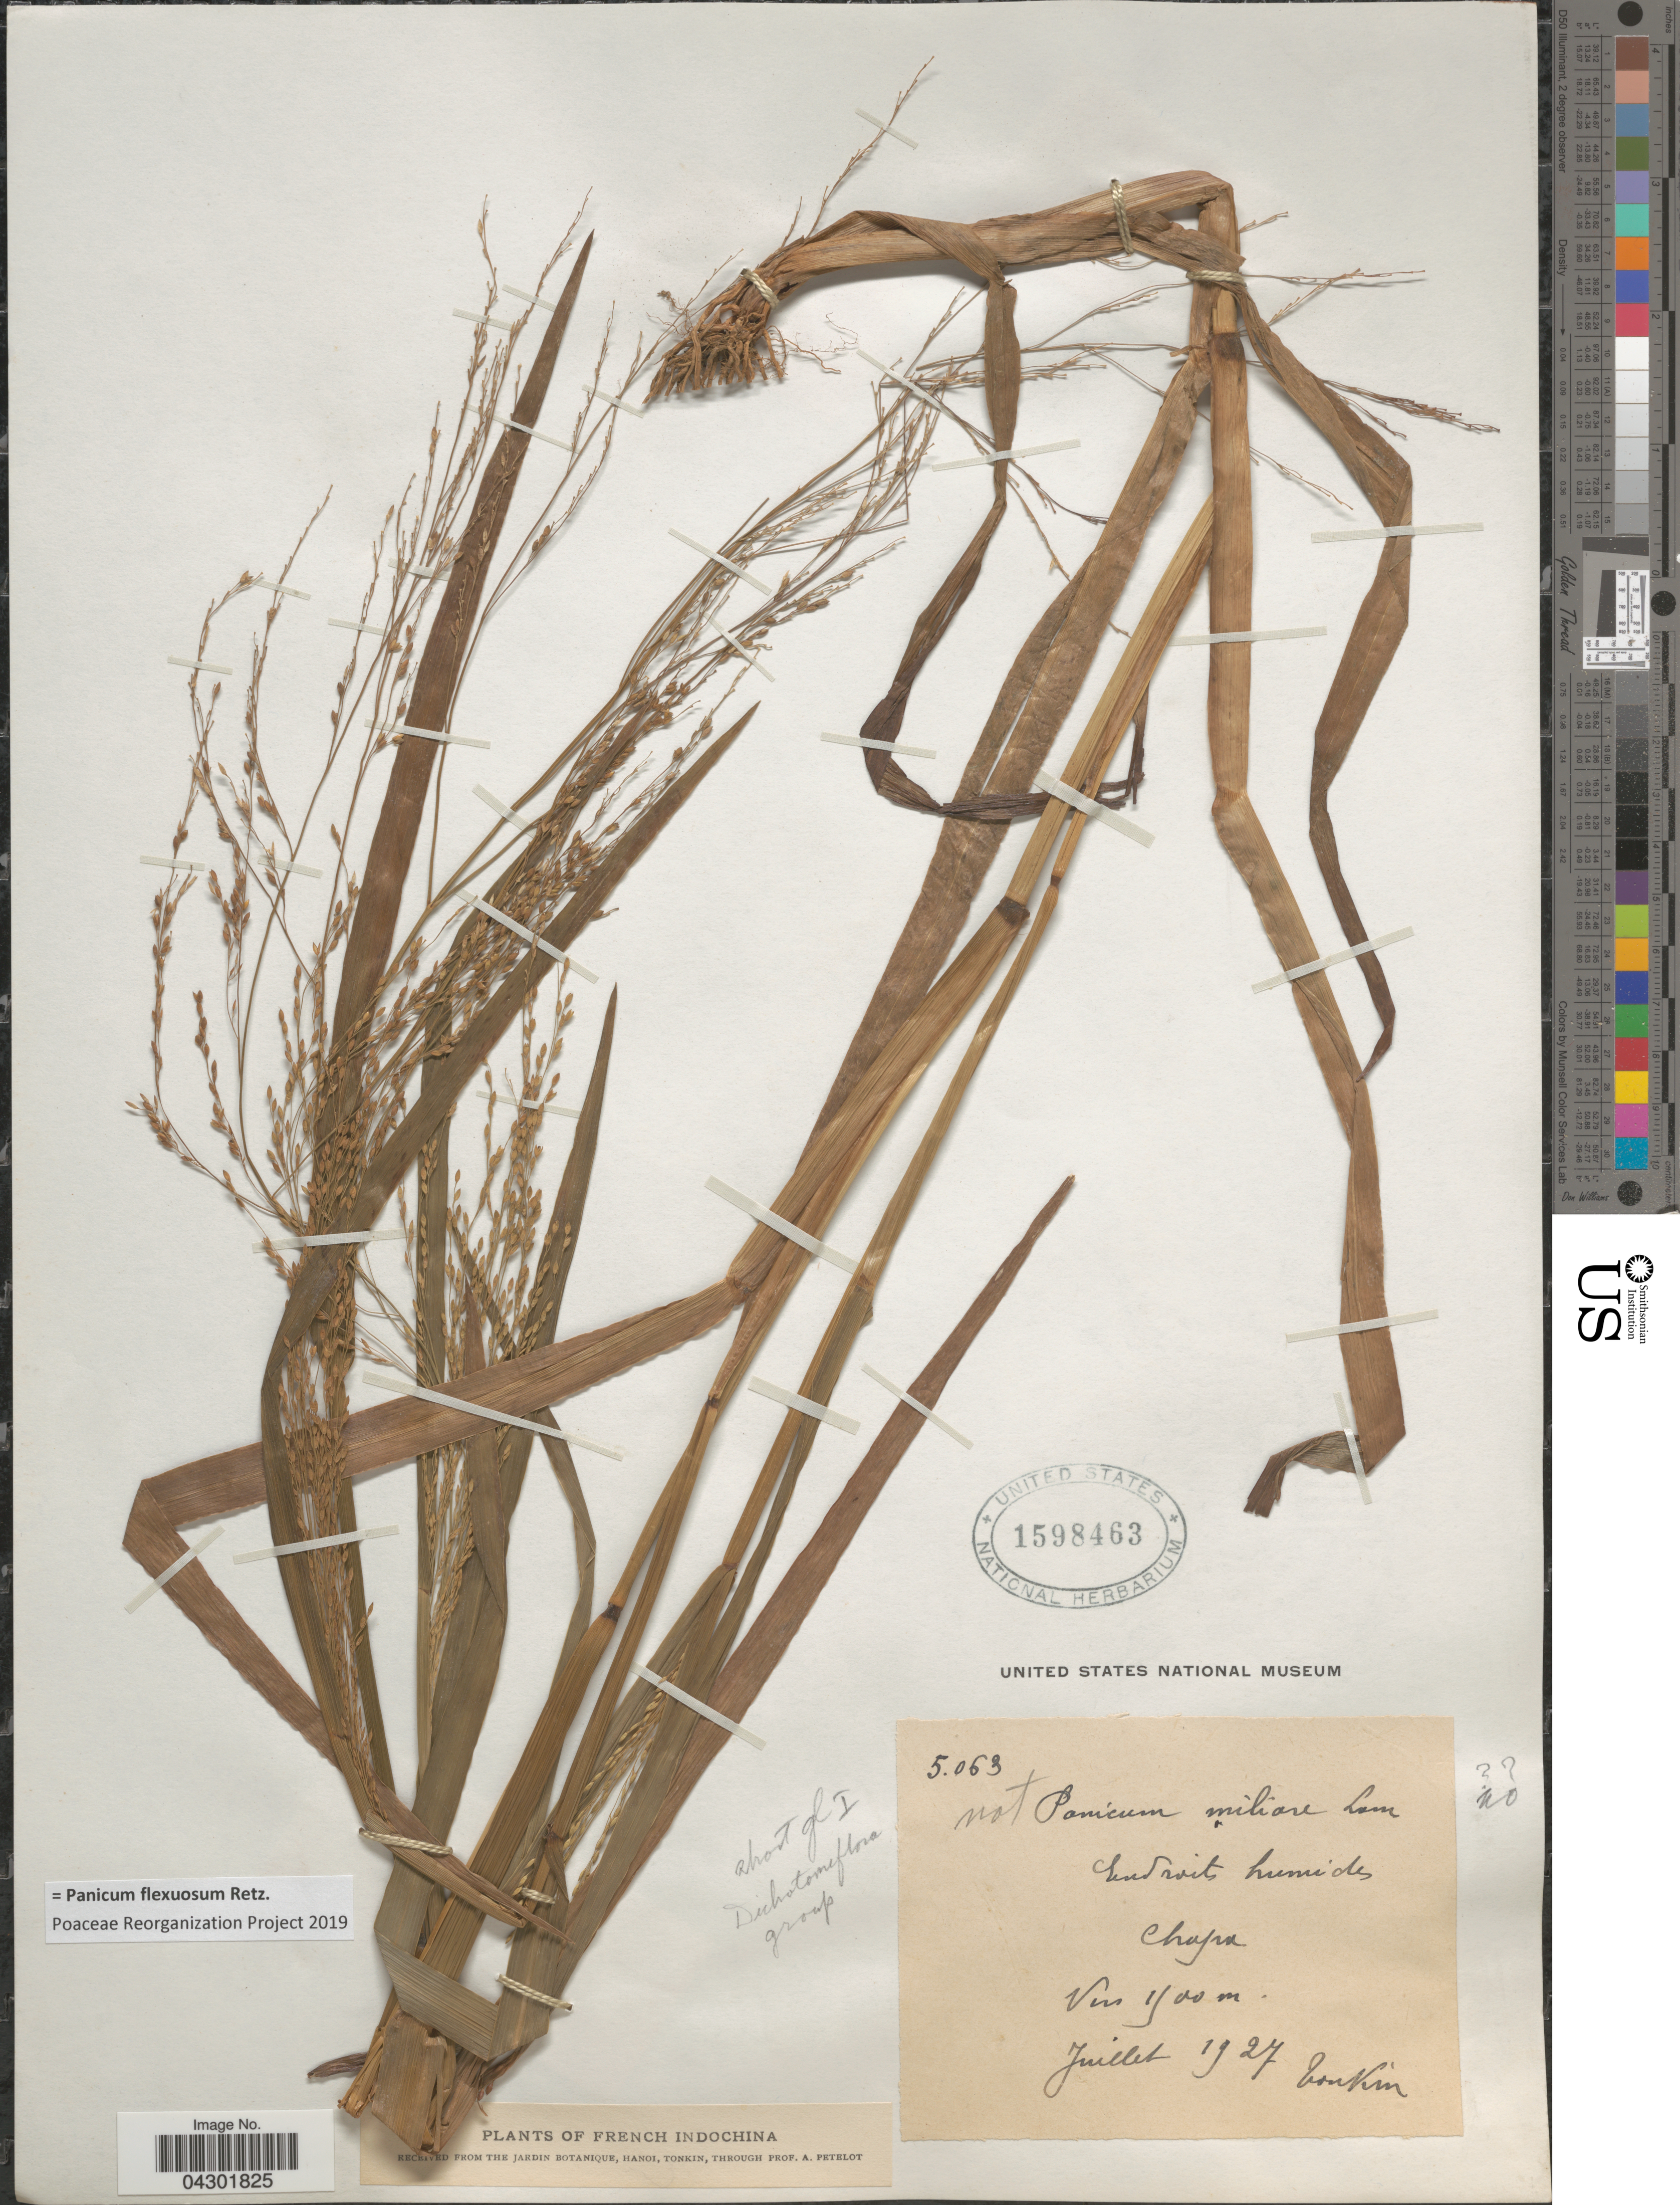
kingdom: Plantae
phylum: Tracheophyta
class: Liliopsida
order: Poales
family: Poaceae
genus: Panicum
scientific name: Panicum flexuosum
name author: Retz.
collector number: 5063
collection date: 1927-07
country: Vietnam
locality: Chapa. Tonkin.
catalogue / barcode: US 1598463